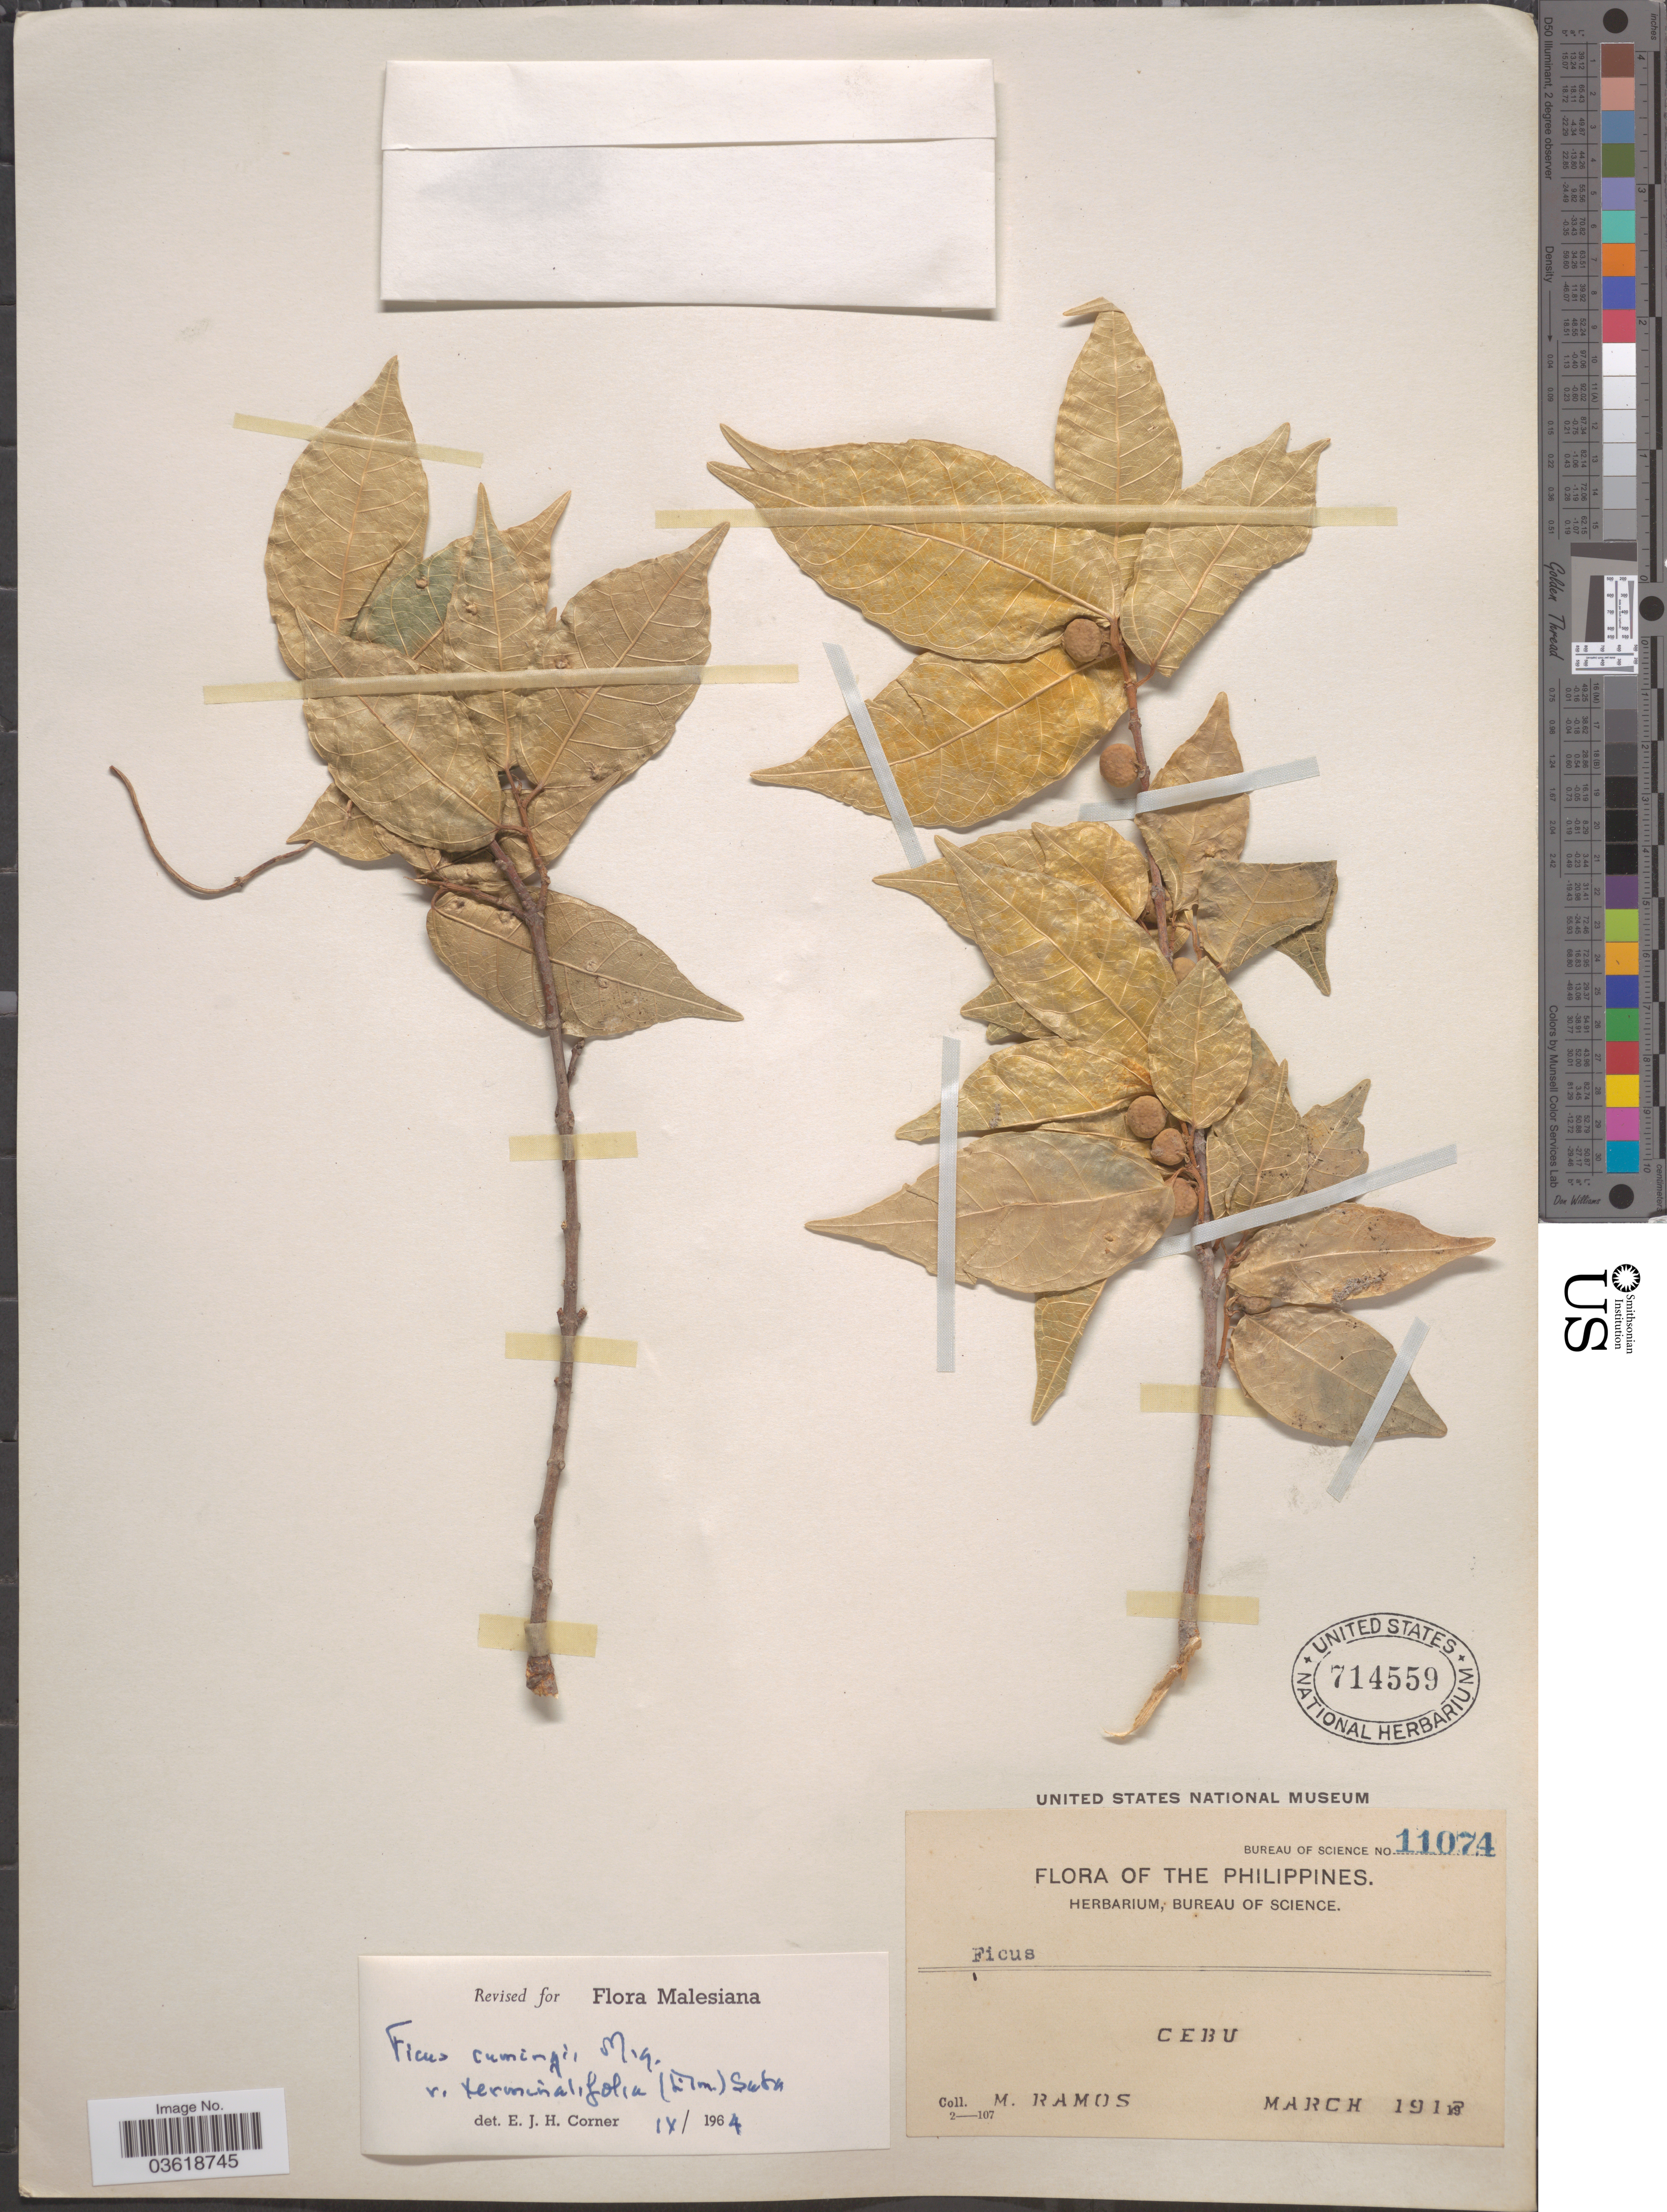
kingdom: Plantae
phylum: Tracheophyta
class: Magnoliopsida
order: Rosales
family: Moraceae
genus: Ficus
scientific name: Ficus cumingii var. terminalifolia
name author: (Elmer) Sata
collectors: M. Ramos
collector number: Bureau of Science 11074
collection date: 1912-03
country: Philippines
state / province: Central Visayas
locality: Cebu.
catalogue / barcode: US 714559